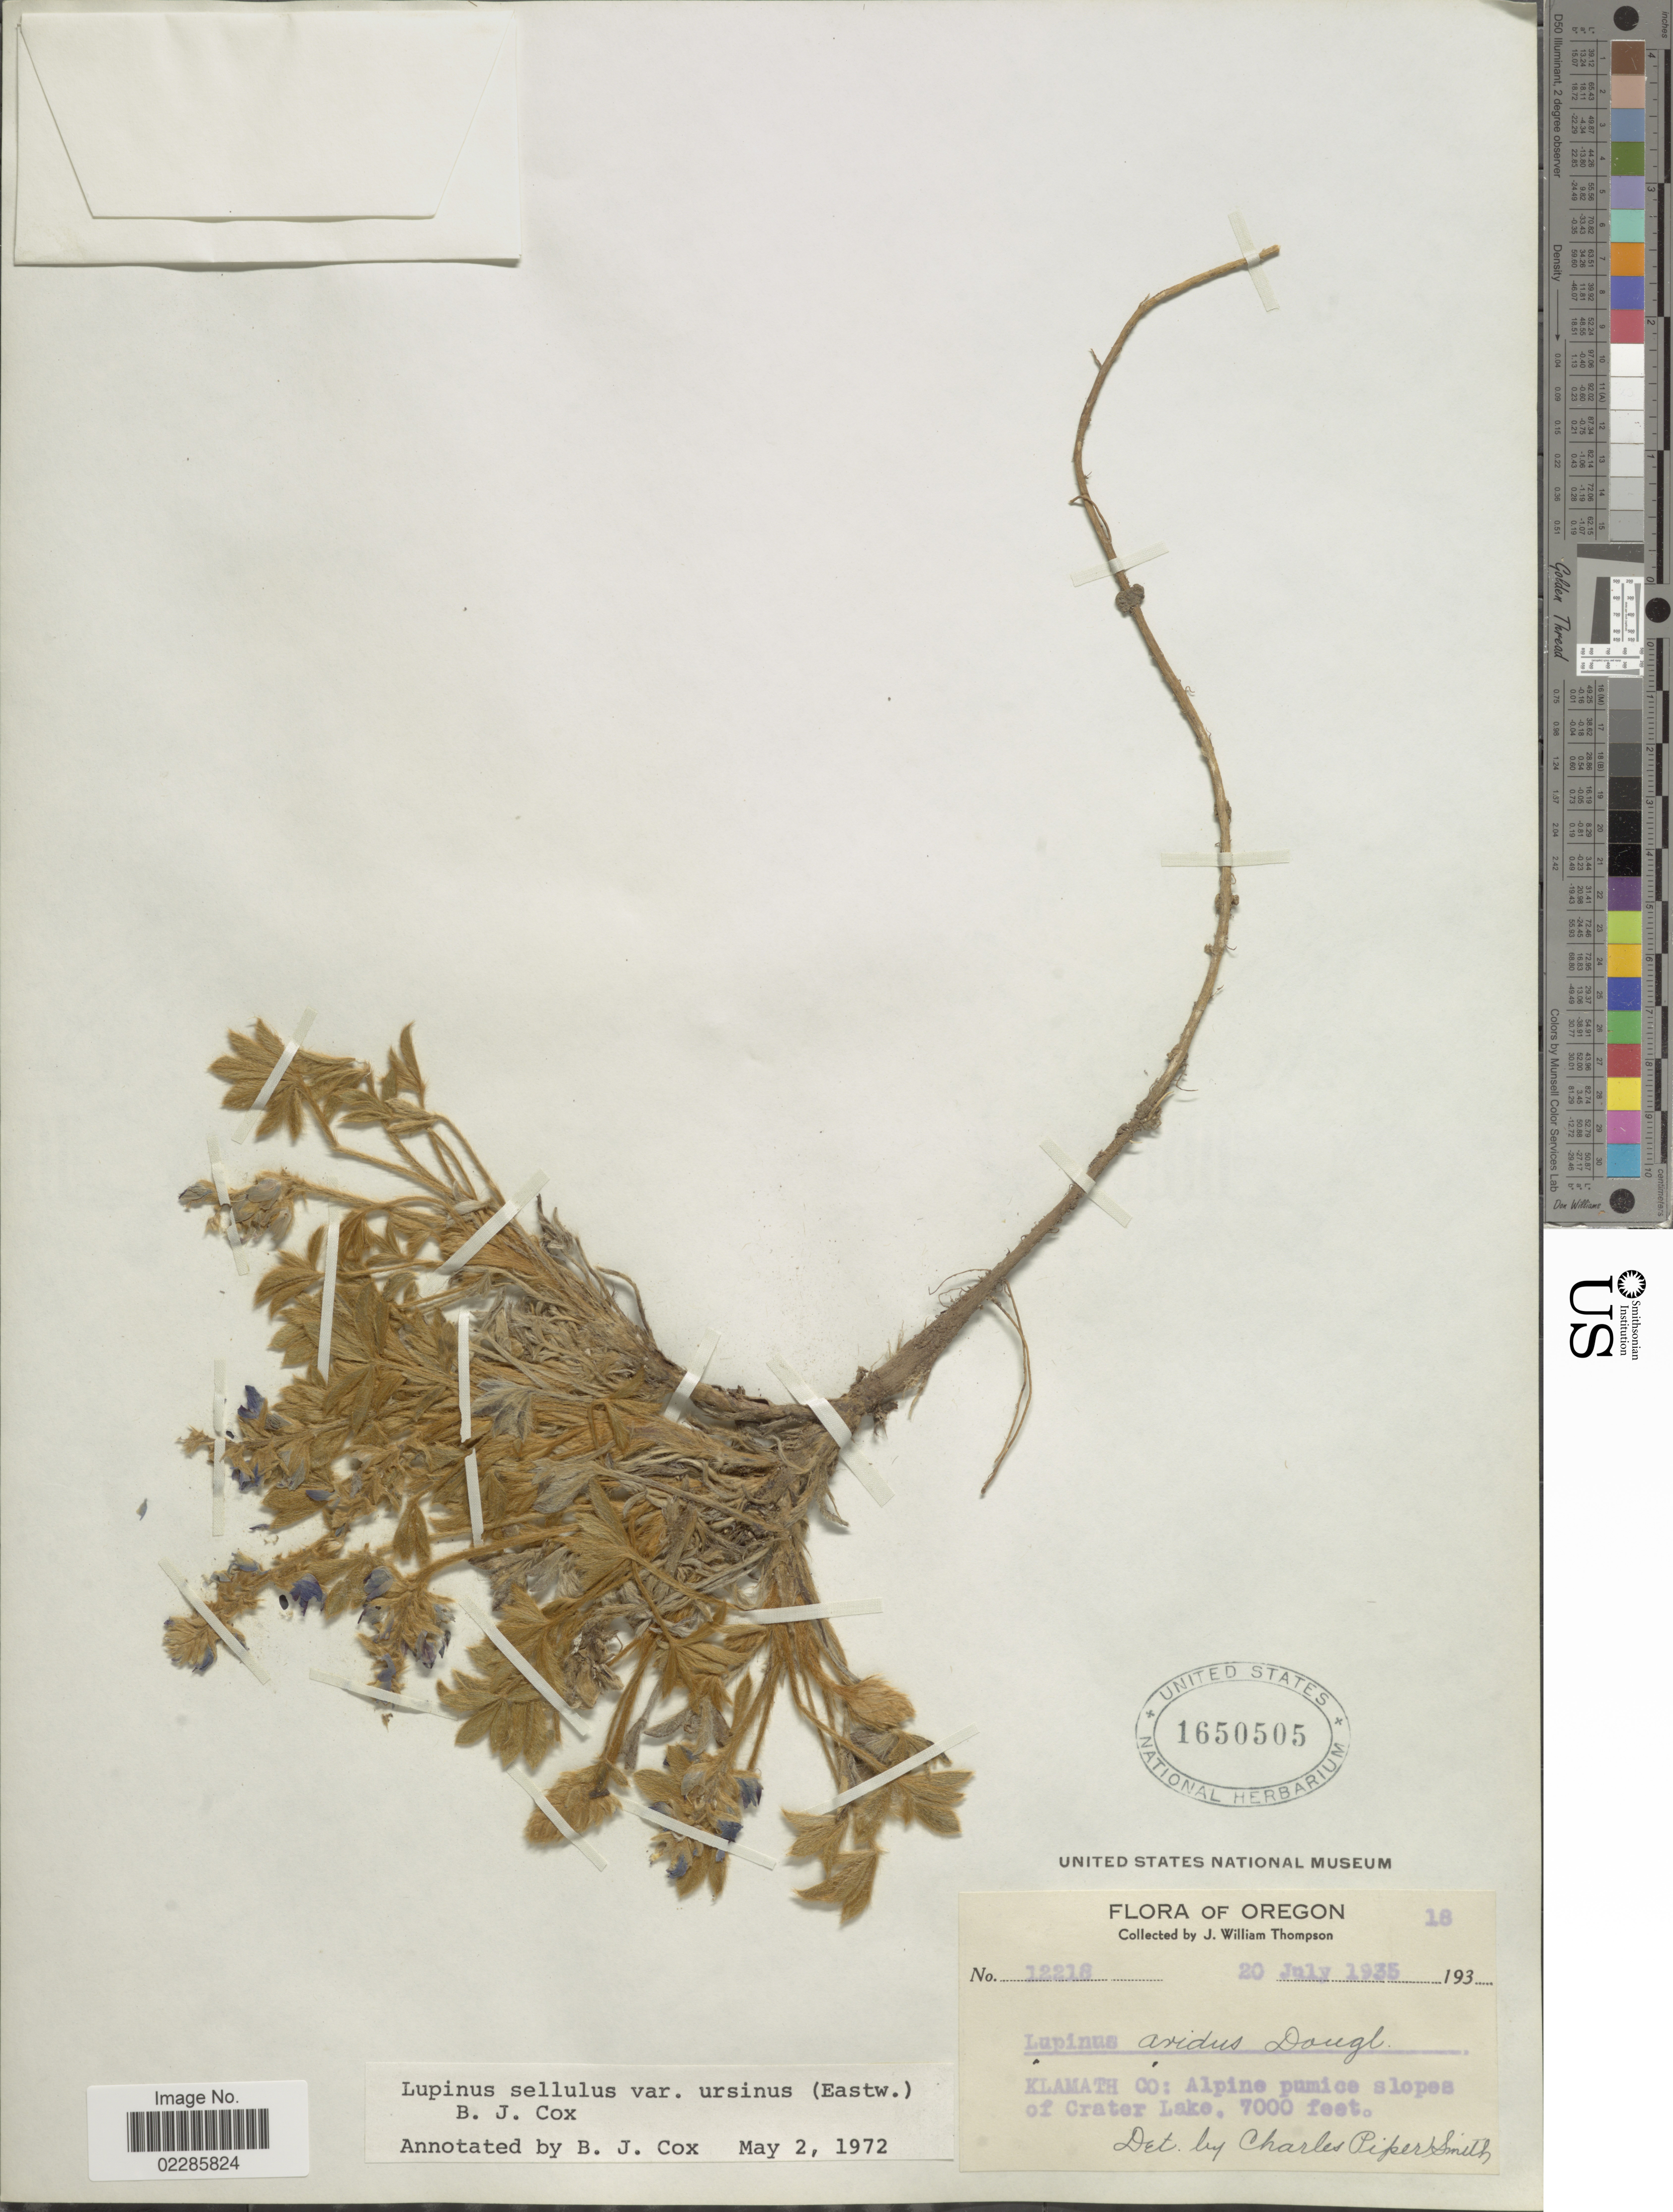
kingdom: Plantae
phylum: Tracheophyta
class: Magnoliopsida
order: Fabales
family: Fabaceae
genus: Lupinus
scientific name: Lupinus sellulus var. ursinus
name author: (Eastw.) B.J. Cox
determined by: Cox, B. J.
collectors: J. W. Thompson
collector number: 12218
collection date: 1935-07-20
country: United States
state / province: Oregon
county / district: Klamath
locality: Klamath Co: Alpine pumice slopes of Crater Lake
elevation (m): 2134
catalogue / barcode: US 1650505